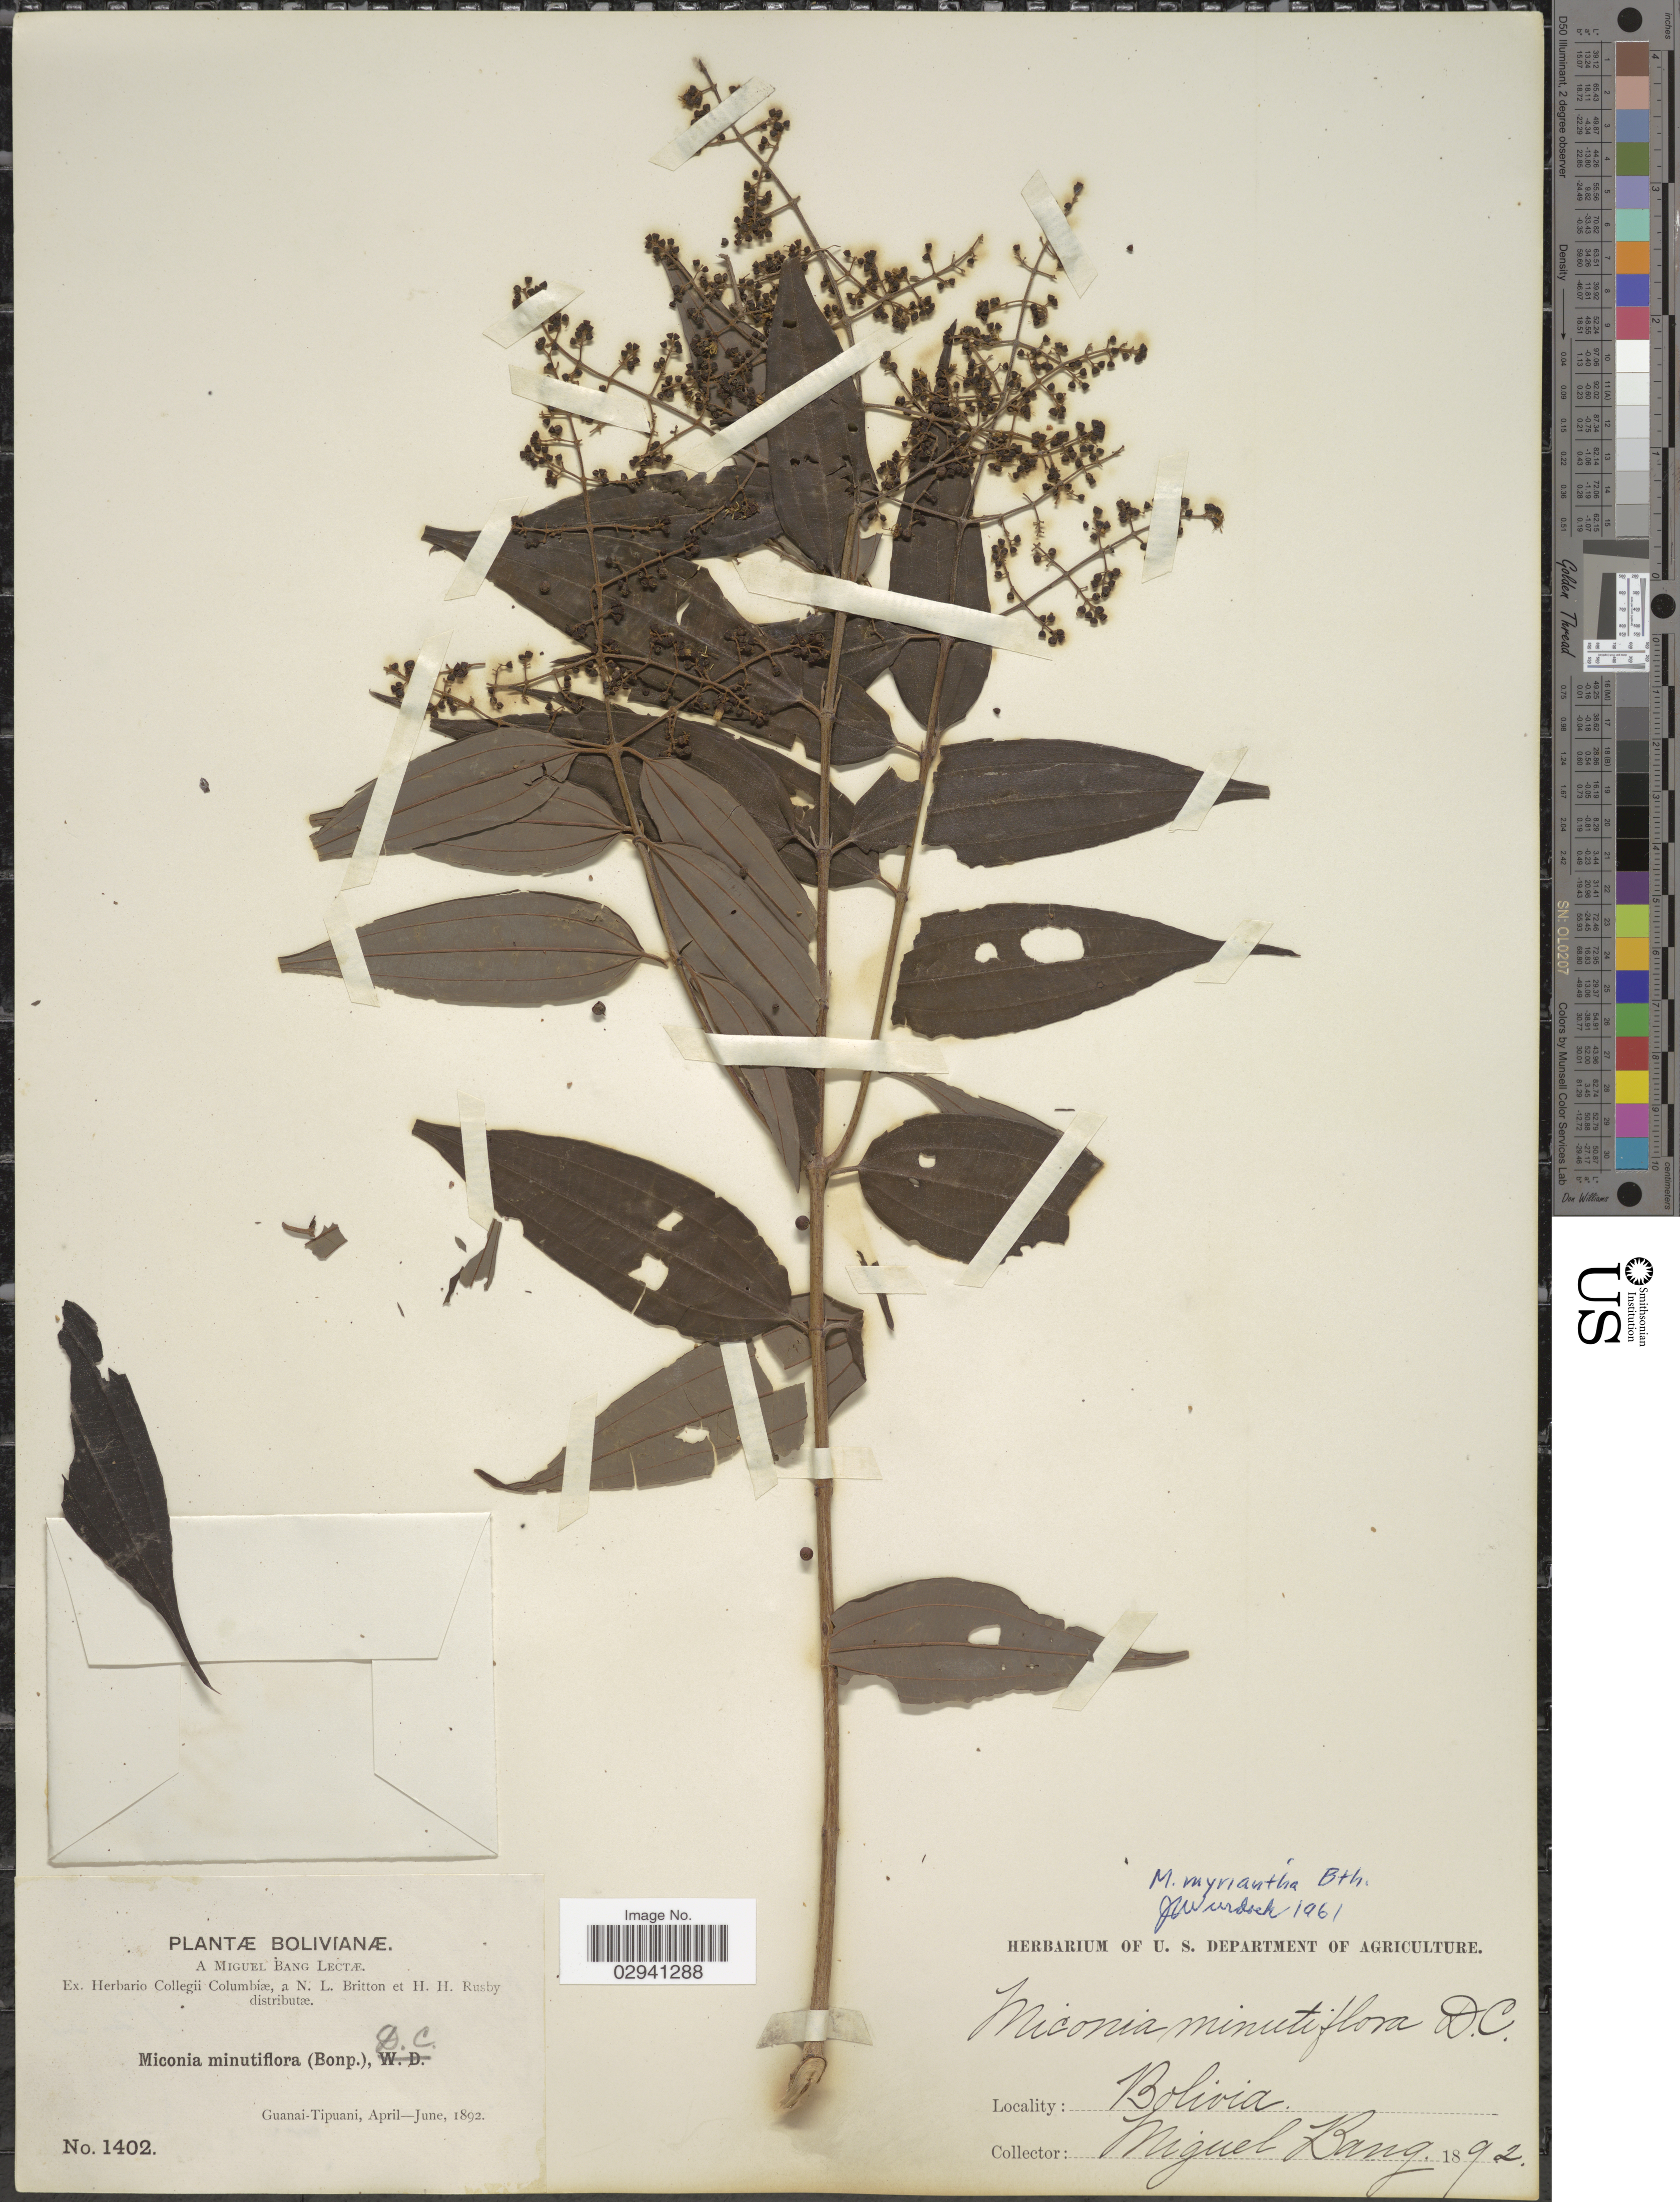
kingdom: Plantae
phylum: Tracheophyta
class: Magnoliopsida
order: Myrtales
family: Melastomataceae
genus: Miconia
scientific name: Miconia myriantha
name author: Benth.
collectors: M. Bang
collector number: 1402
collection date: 1892-04/1892-06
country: Bolivia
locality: Guanai-Tipuani.